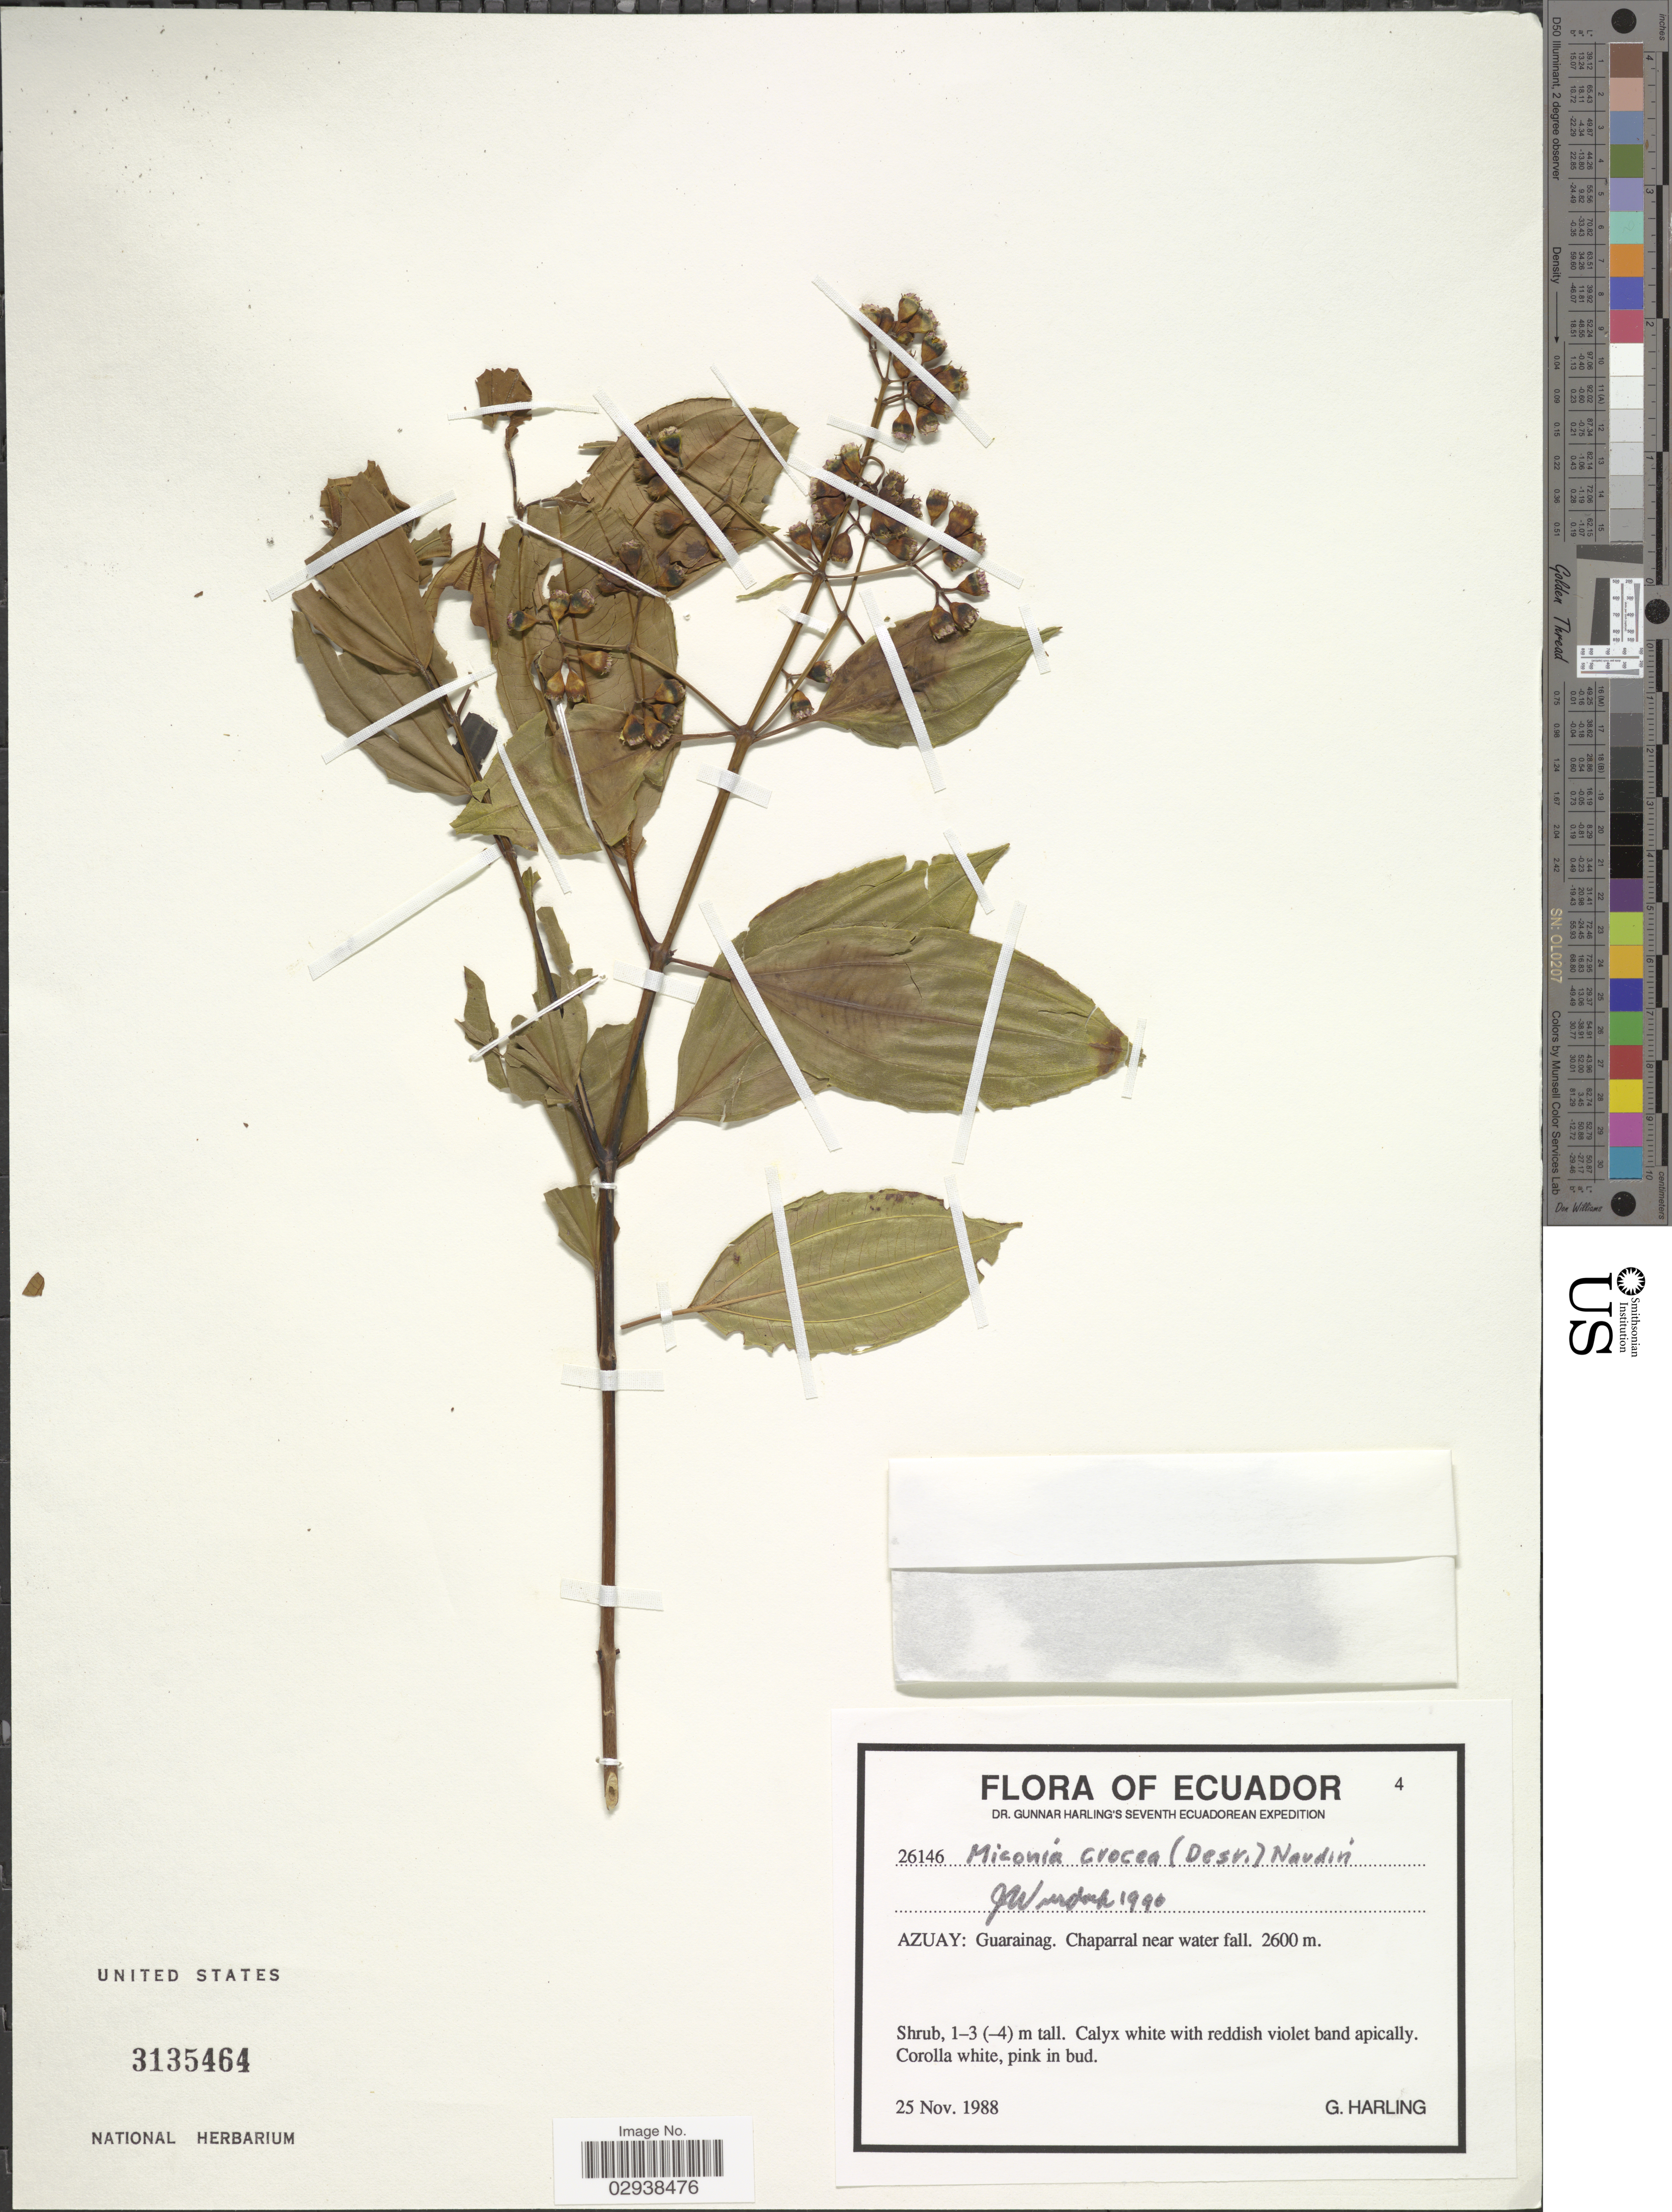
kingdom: Plantae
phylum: Tracheophyta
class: Magnoliopsida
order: Myrtales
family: Melastomataceae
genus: Miconia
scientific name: Miconia crocea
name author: (Desr.) Naudin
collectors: G. Harling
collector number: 26146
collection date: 1988-11-25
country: Ecuador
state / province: Azuay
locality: Guarainag, Chaparral near water fall.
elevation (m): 2600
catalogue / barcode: US 3135464